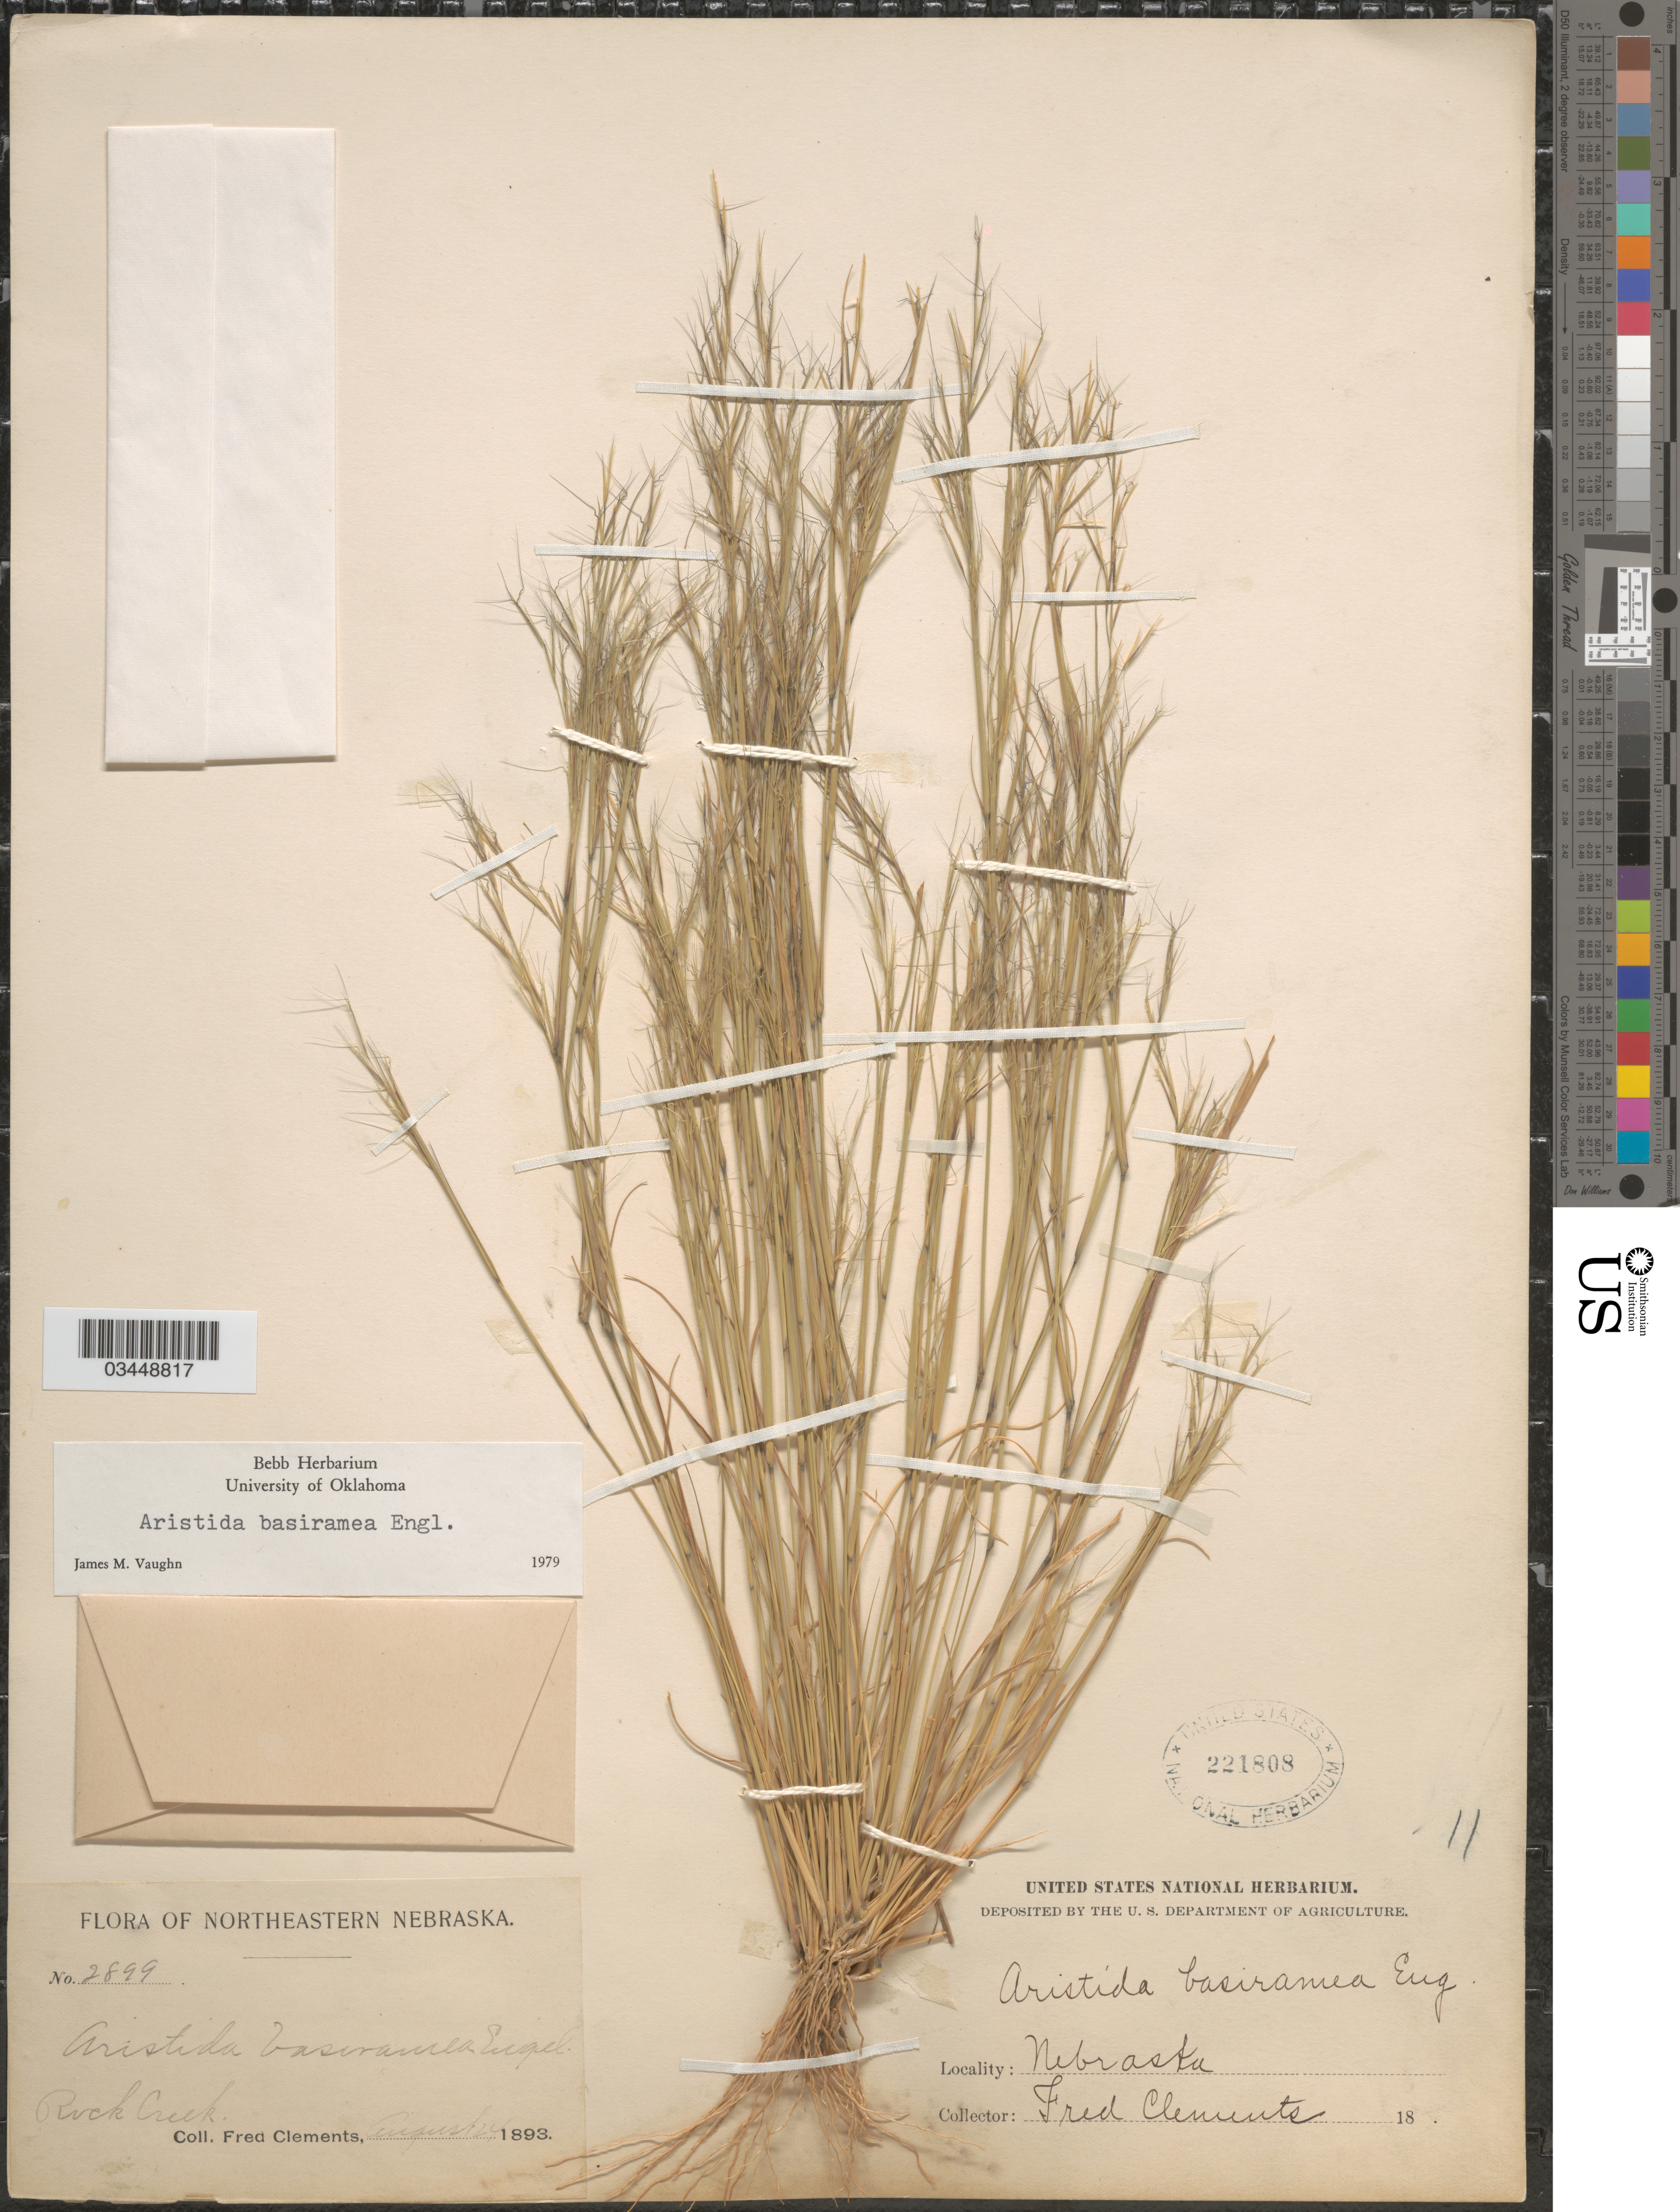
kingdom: Plantae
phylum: Tracheophyta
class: Liliopsida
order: Poales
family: Poaceae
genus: Aristida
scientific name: Aristida basiramea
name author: Engelm. ex Vasey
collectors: F. Clements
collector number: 2899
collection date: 1893-08-24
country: United States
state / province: Nebraska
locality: Northeastern Nebraska. Rick Creek.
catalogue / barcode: US 221808